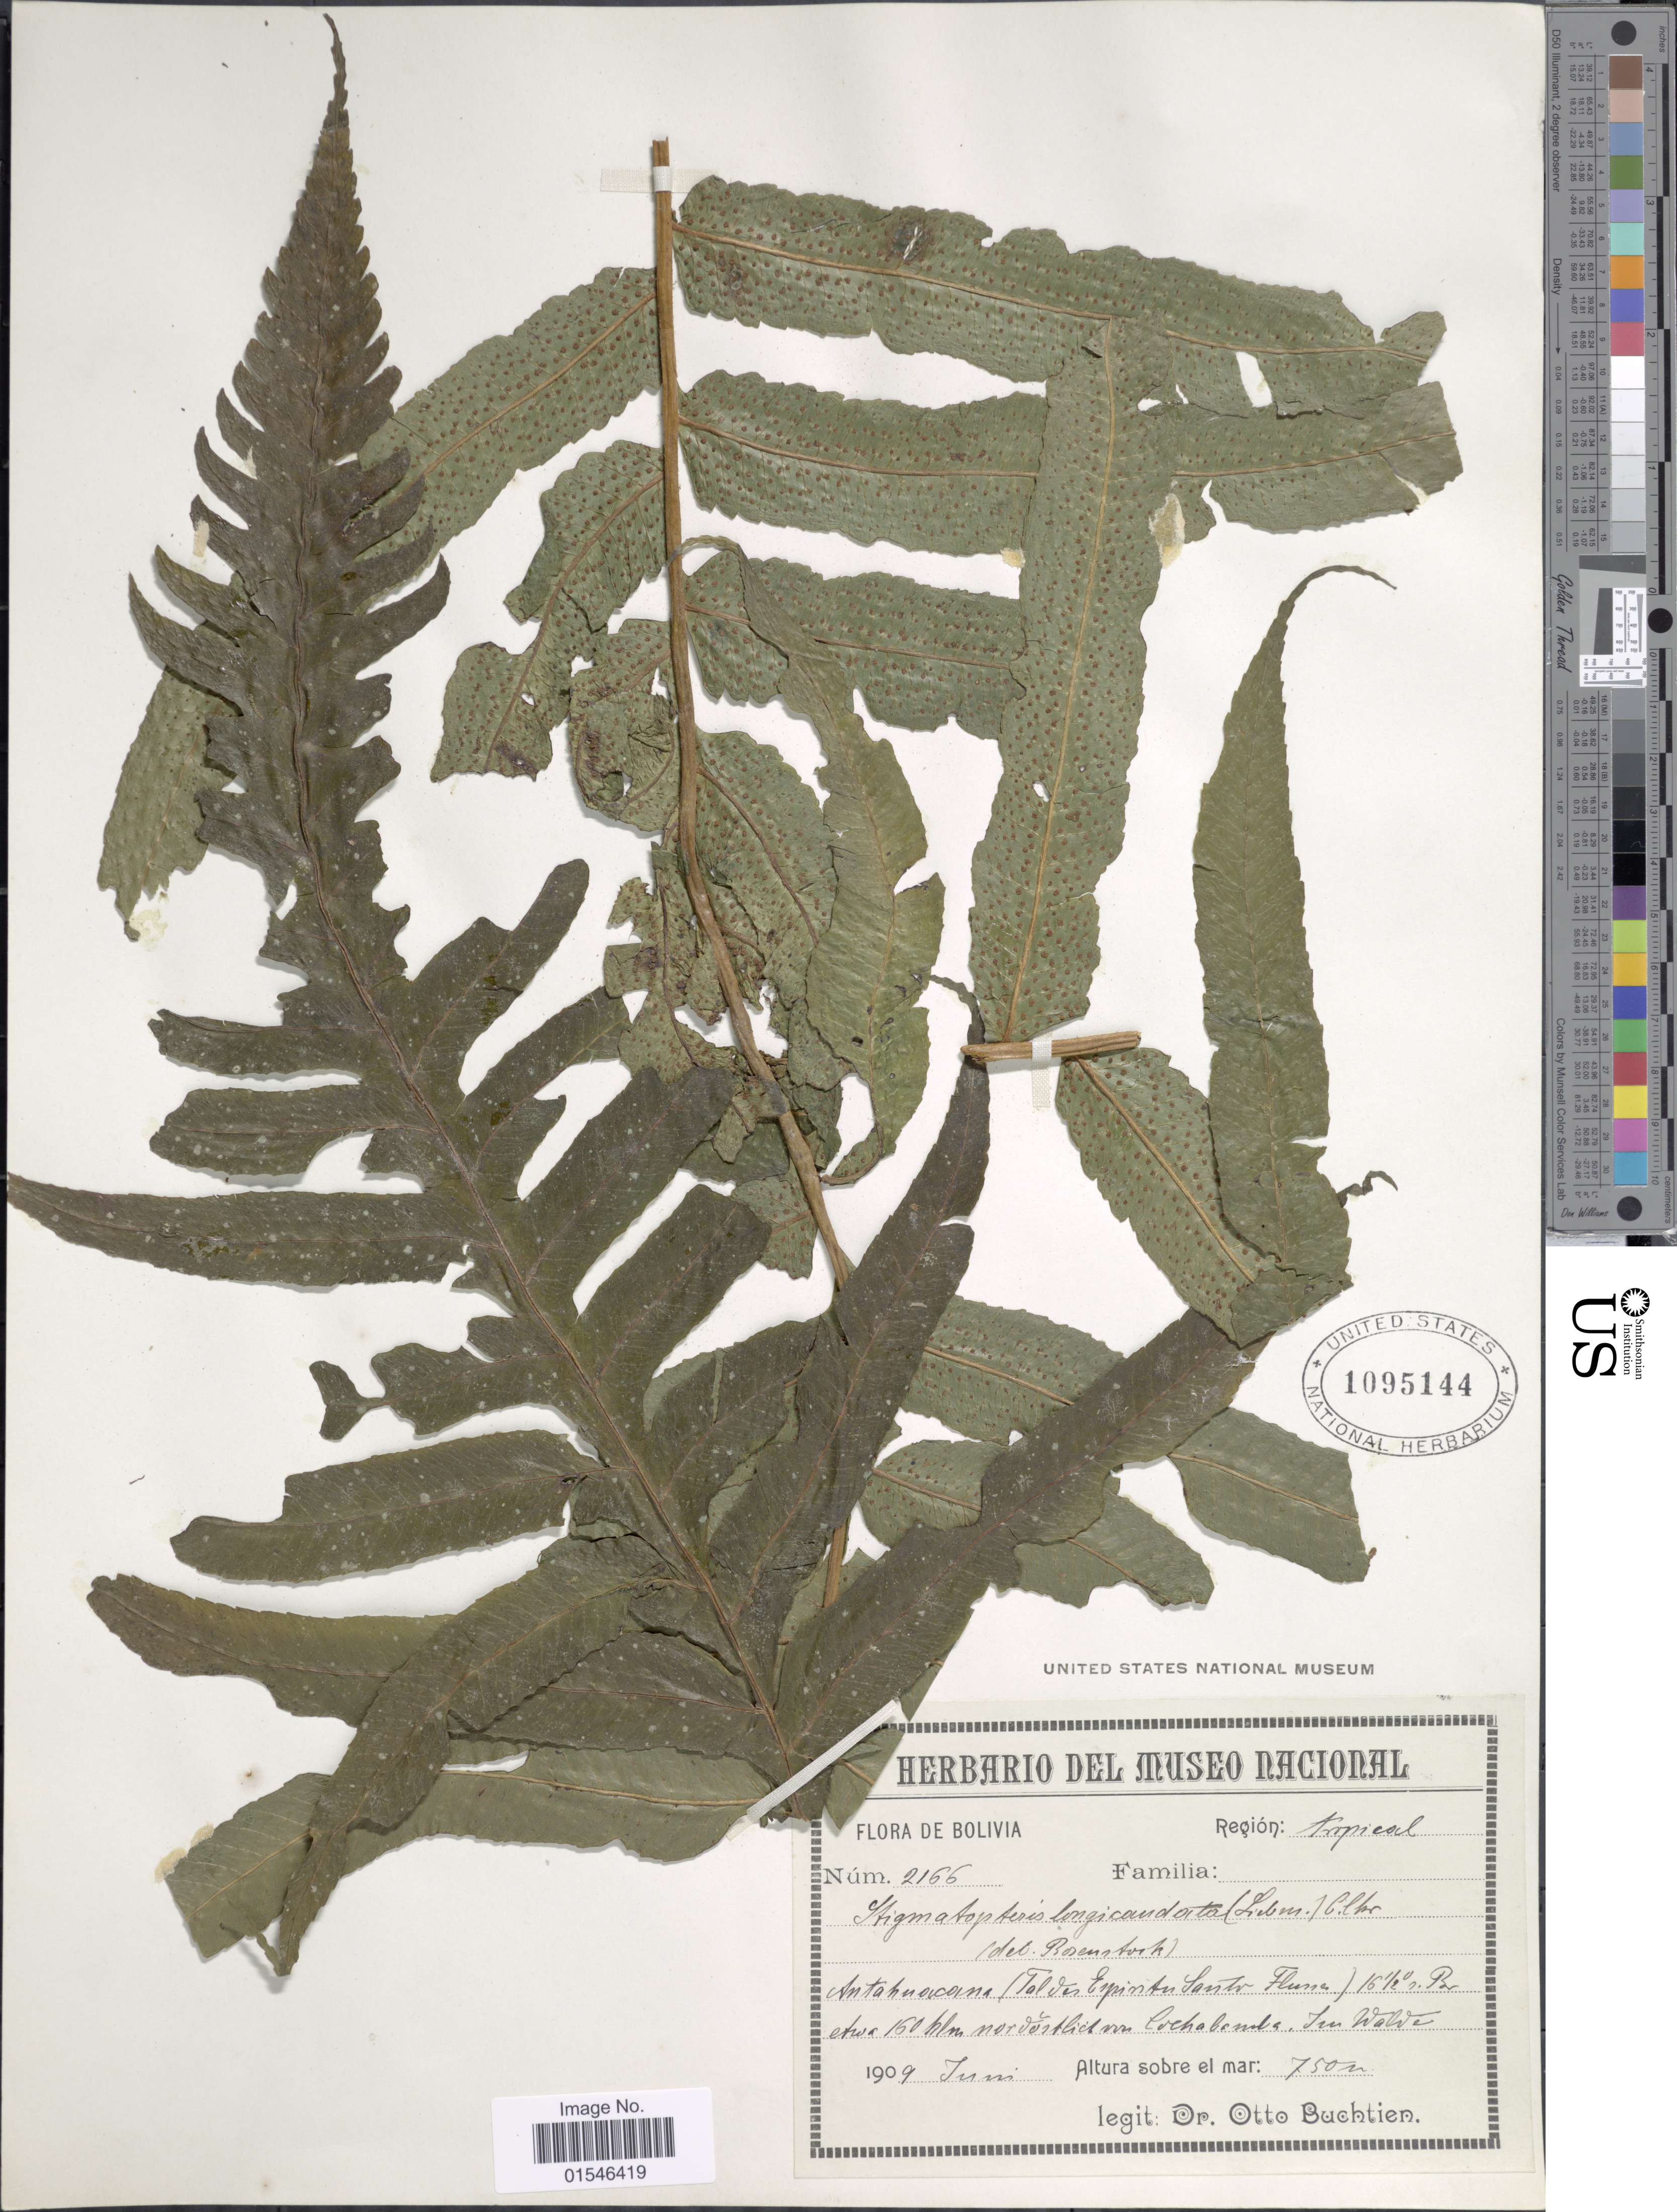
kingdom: Plantae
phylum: Tracheophyta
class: Polypodiopsida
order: Polypodiales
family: Dryopteridaceae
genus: Stigmatopteris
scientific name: Stigmatopteris longicaudata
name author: (Leibm.) C. Chr.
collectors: O. Buchtien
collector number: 2166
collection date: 1909-06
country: Bolivia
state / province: Cochabamba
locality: Región: tropical. Antahuacana (Valley of Espiritu Santo River) 160 km N from Cochabamba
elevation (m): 750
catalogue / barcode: US 1095144